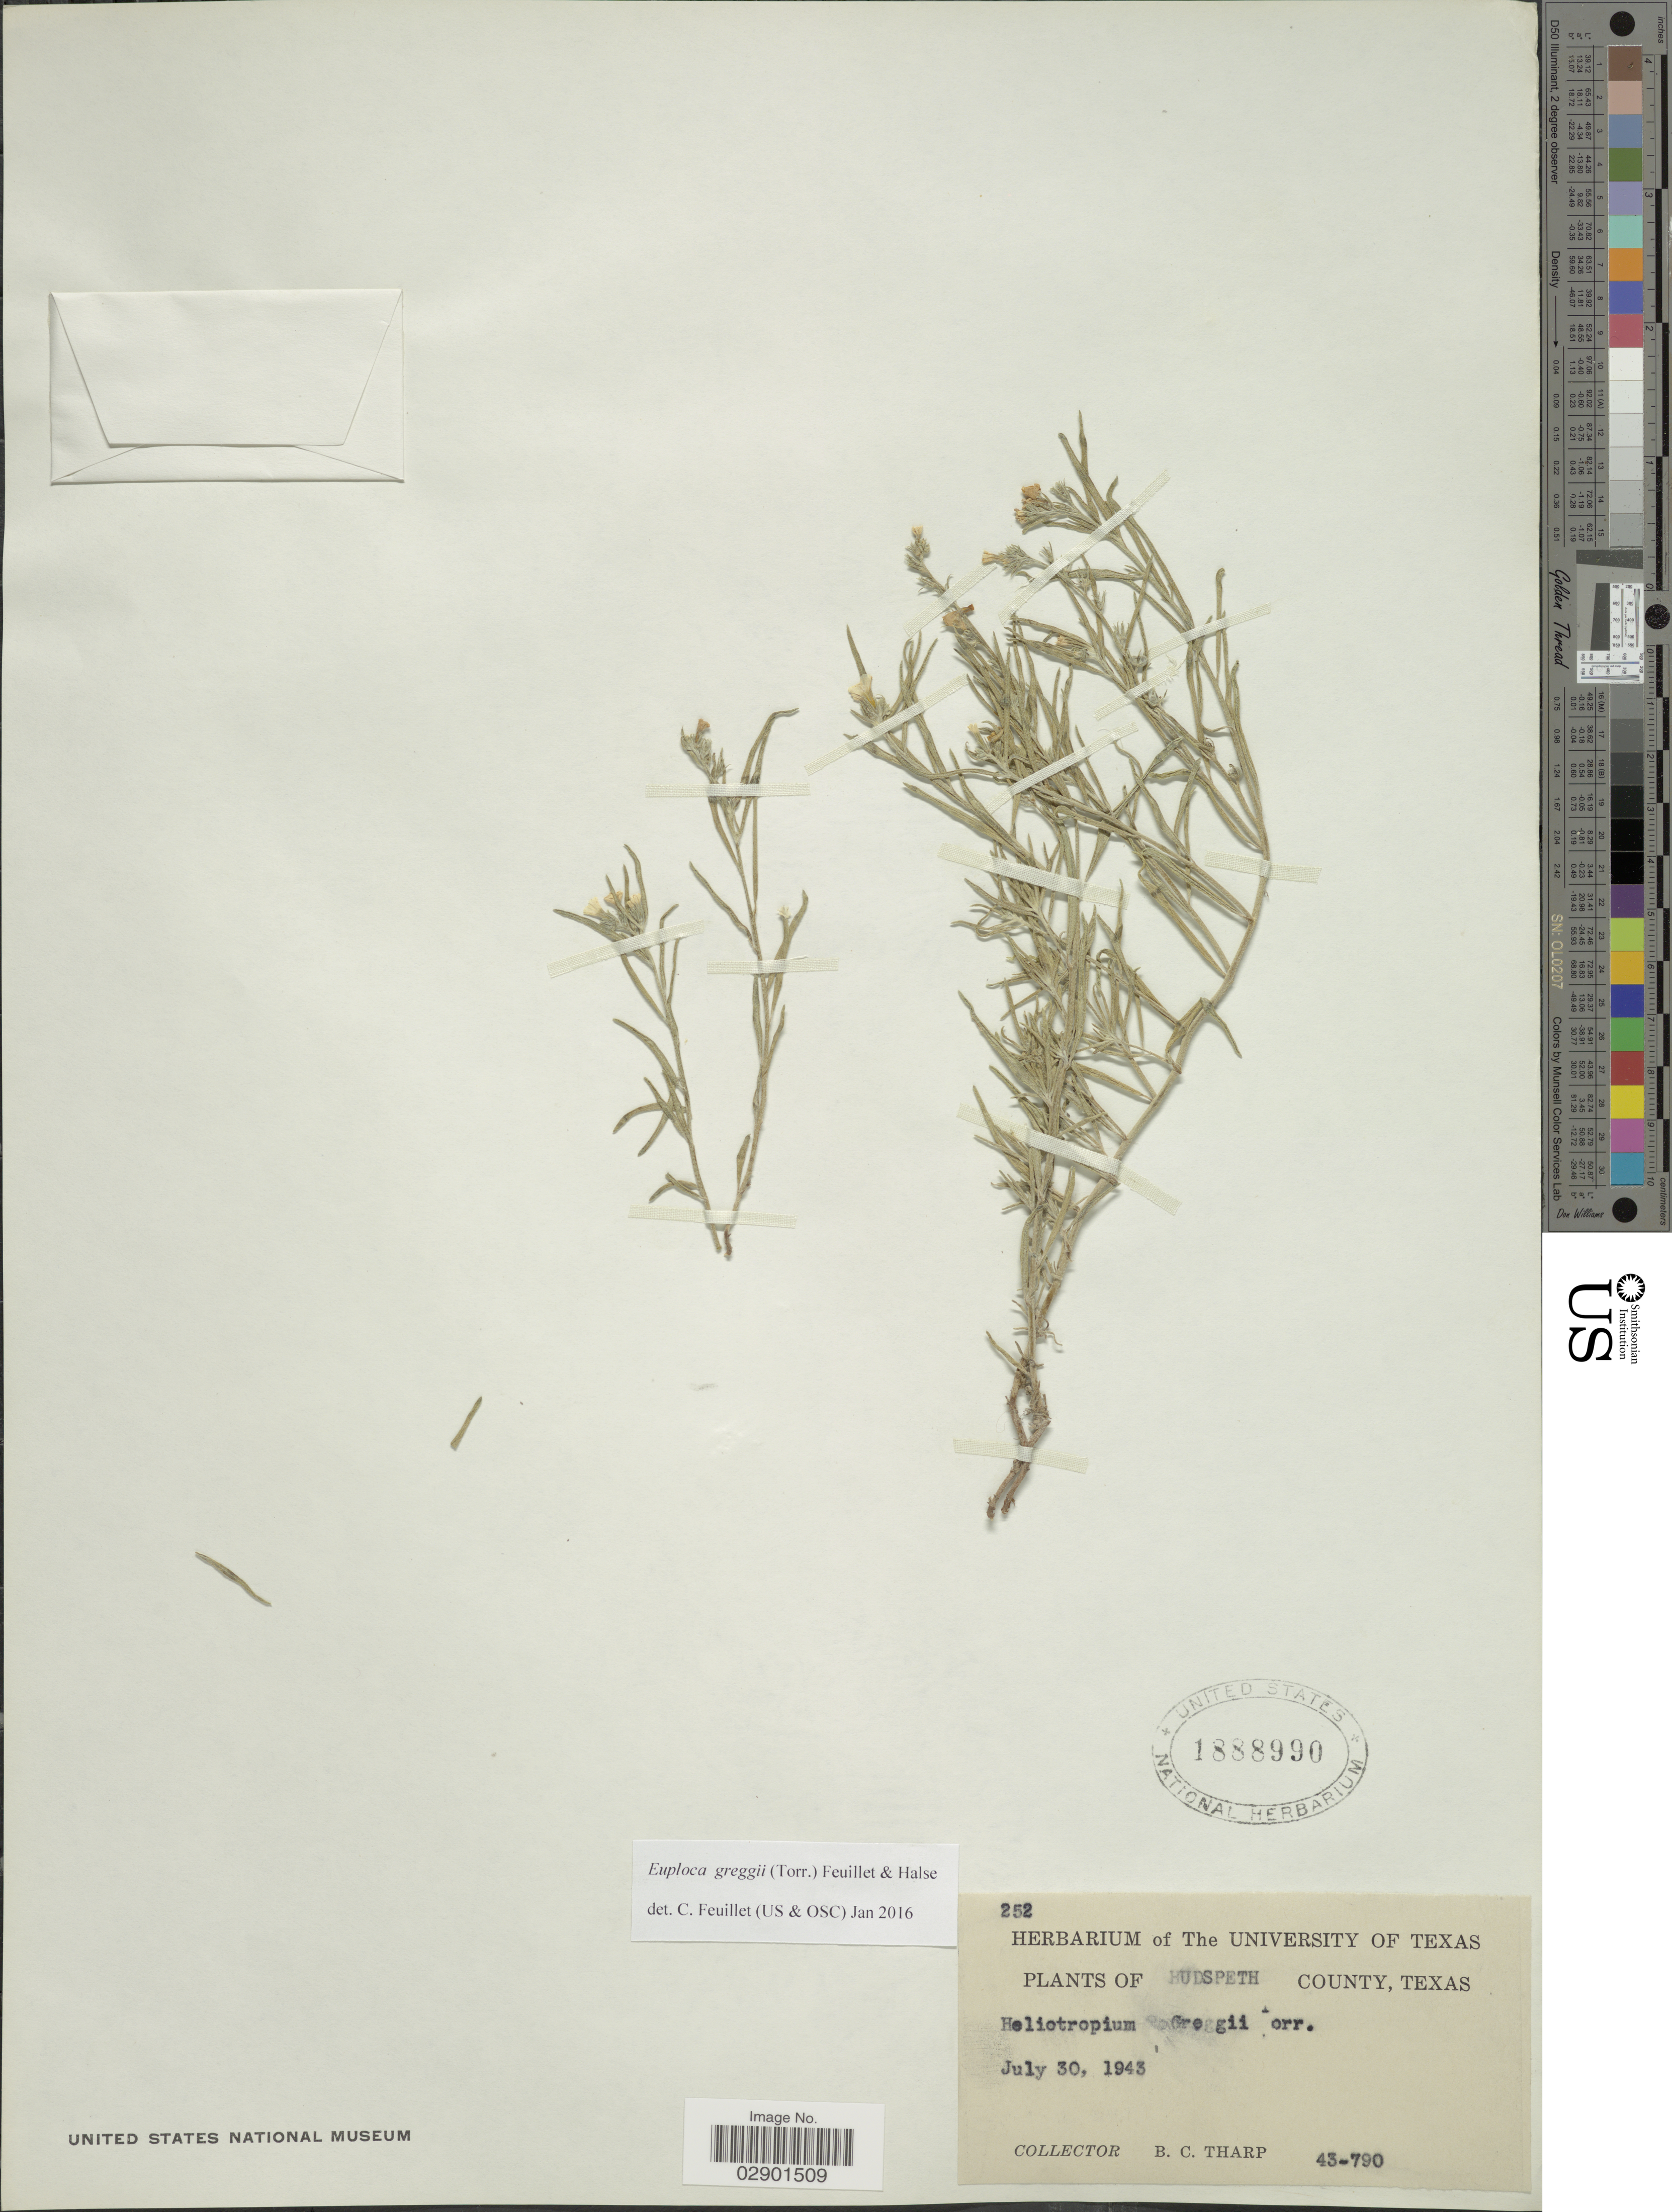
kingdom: Plantae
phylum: Tracheophyta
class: Magnoliopsida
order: Boraginales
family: Heliotropiaceae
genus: Euploca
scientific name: Euploca greggii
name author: (Torr.) Feuillet & Halse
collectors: B. C. Tharp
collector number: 252/43-790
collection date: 1943-07-30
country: United States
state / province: Texas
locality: Hudspeth County.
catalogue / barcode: US 1888990